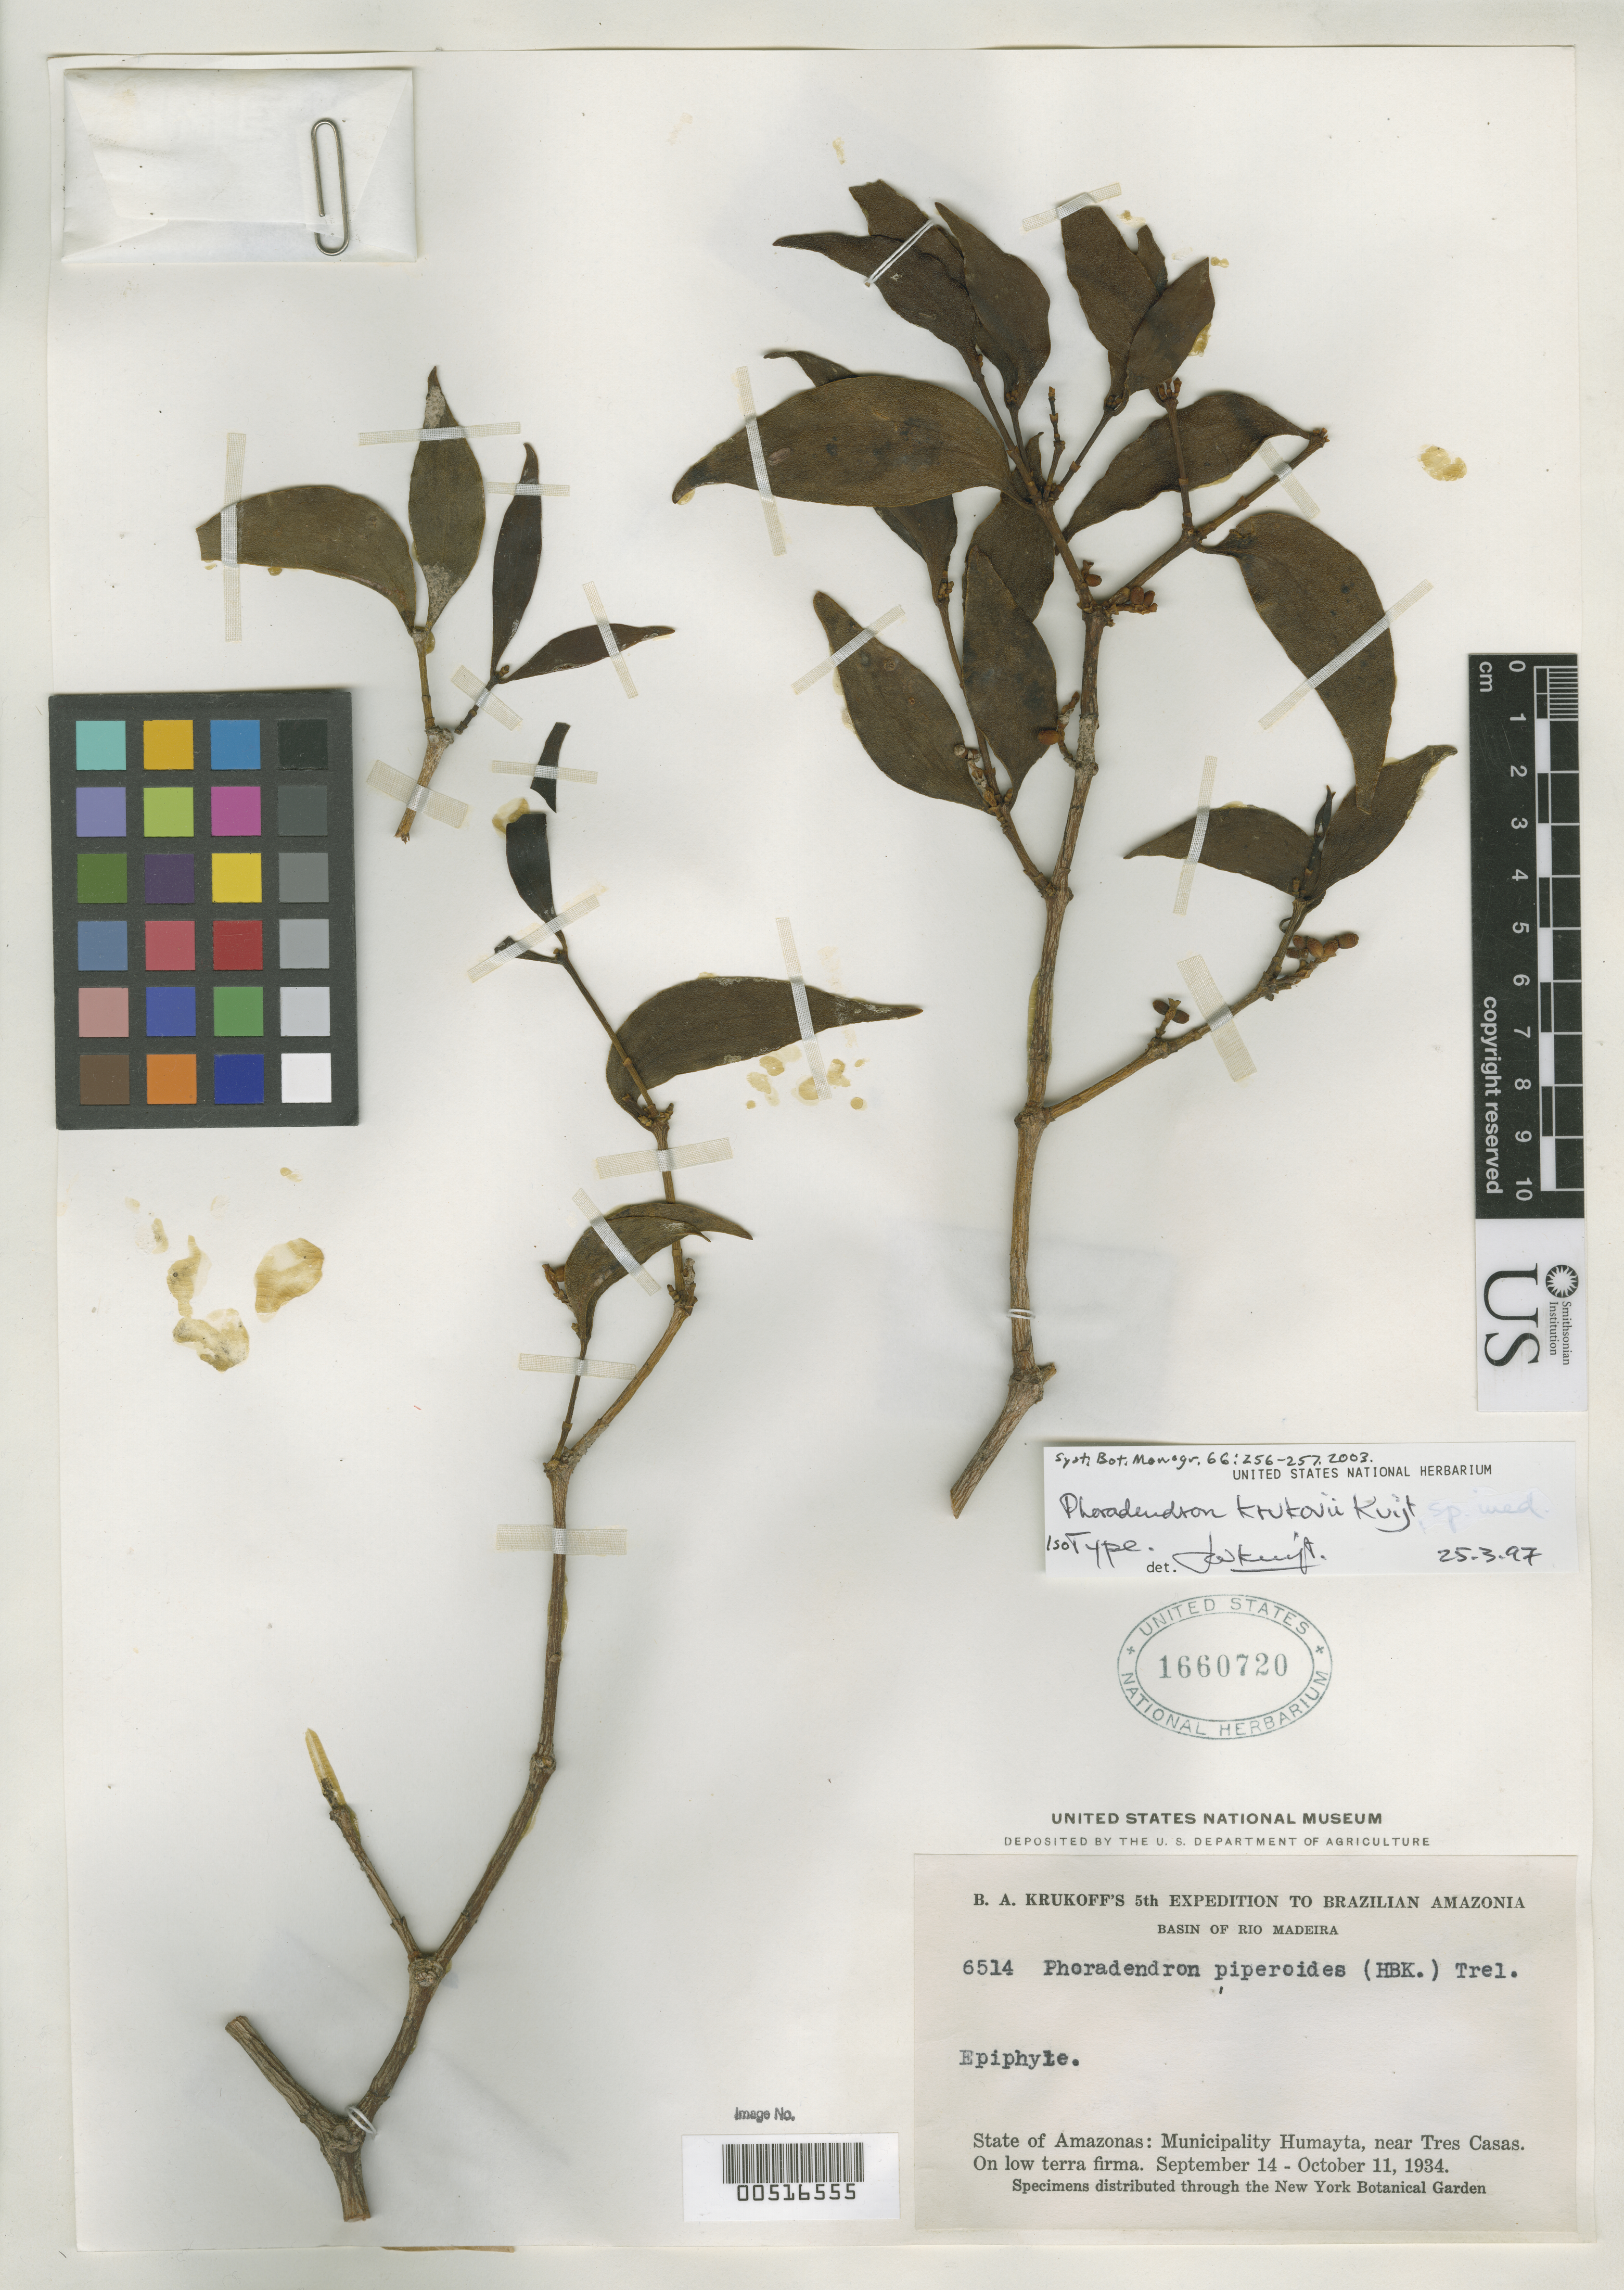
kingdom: Plantae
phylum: Tracheophyta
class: Magnoliopsida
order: Santalales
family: Viscaceae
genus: Phoradendron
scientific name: Phoradendron krukovii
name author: Kuijt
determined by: Kuijt, Job, (CANADA)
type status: Isotype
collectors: B. A. Krukoff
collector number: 6514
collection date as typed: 14 Sep 1934 to 11 Oct 1934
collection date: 1934-09-14/1934-10-11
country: Brazil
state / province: Amazonas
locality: State of Amazonas: Municipality Humayta, near Tres Casas.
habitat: On terra firma.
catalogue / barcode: US 1660720